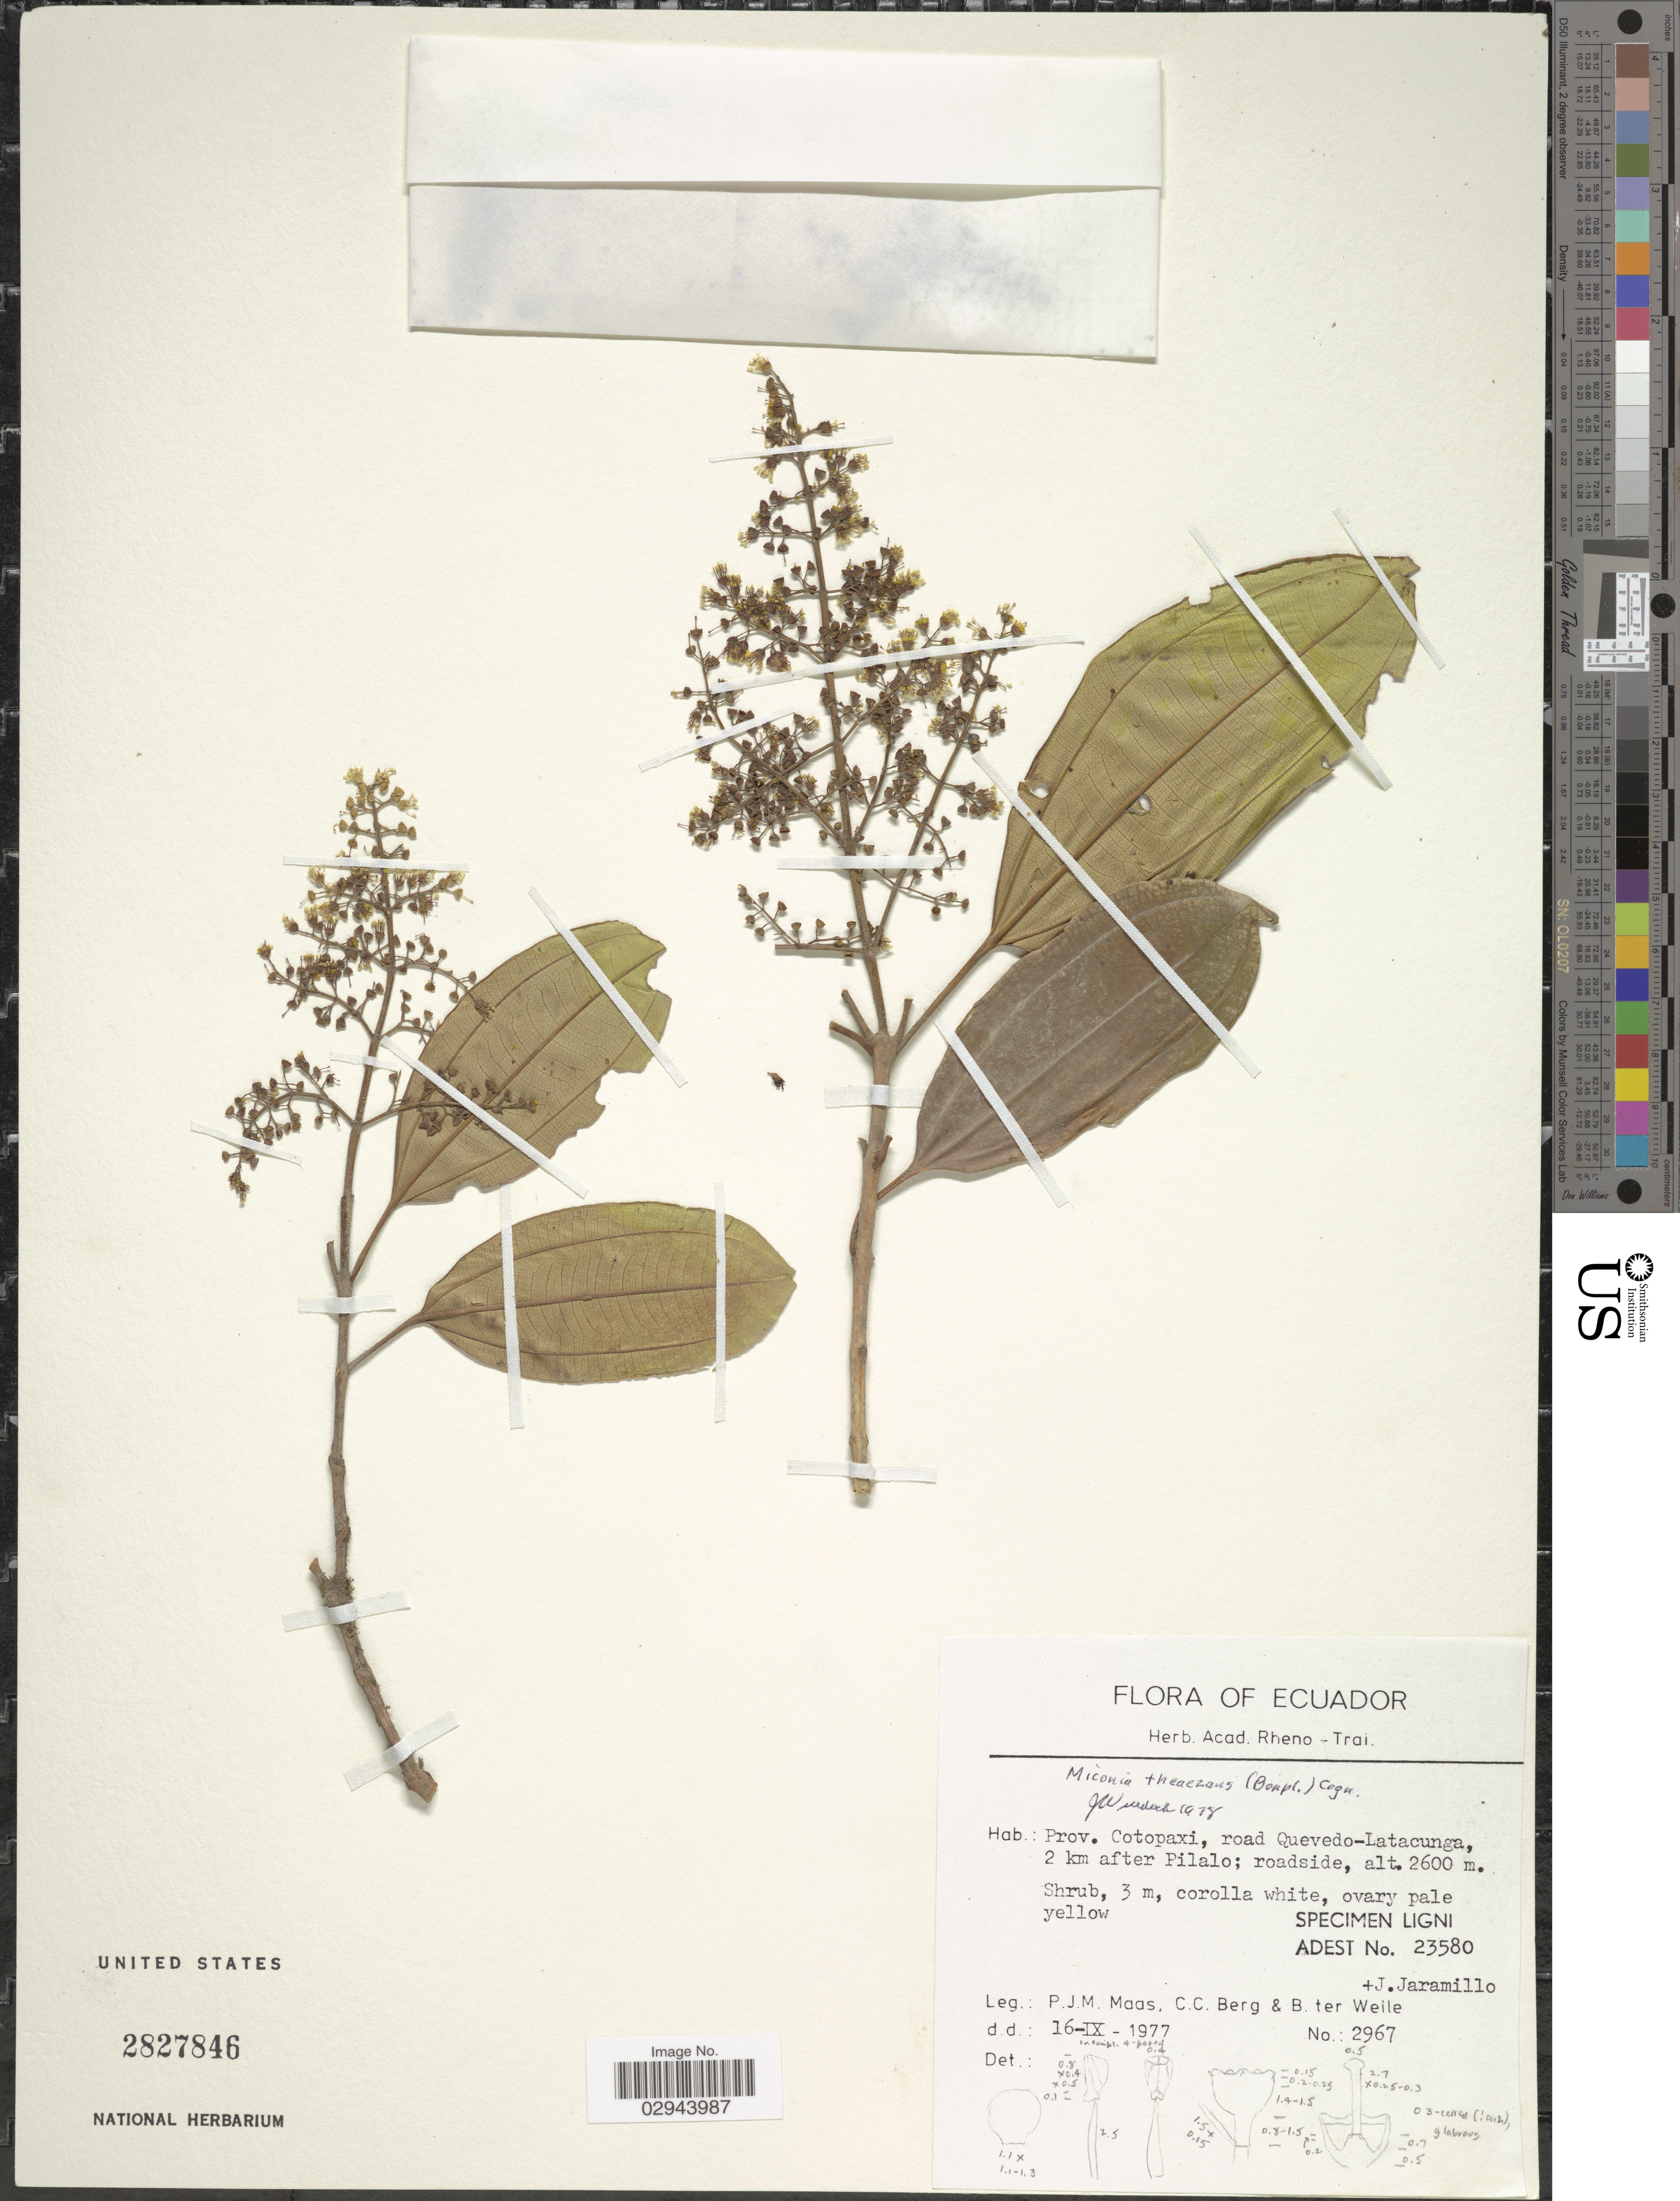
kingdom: Plantae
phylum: Tracheophyta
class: Magnoliopsida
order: Myrtales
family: Melastomataceae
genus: Miconia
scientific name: Miconia theizans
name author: (Bonpl.) Cogn.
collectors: P. Maas, C. C. Berg & B. ter Welle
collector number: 2967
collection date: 1977-09-16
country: Ecuador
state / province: Cotopaxi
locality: Road Quevedo-Latacunga, 2 km after Pilalo.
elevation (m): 2600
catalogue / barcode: US 2827846